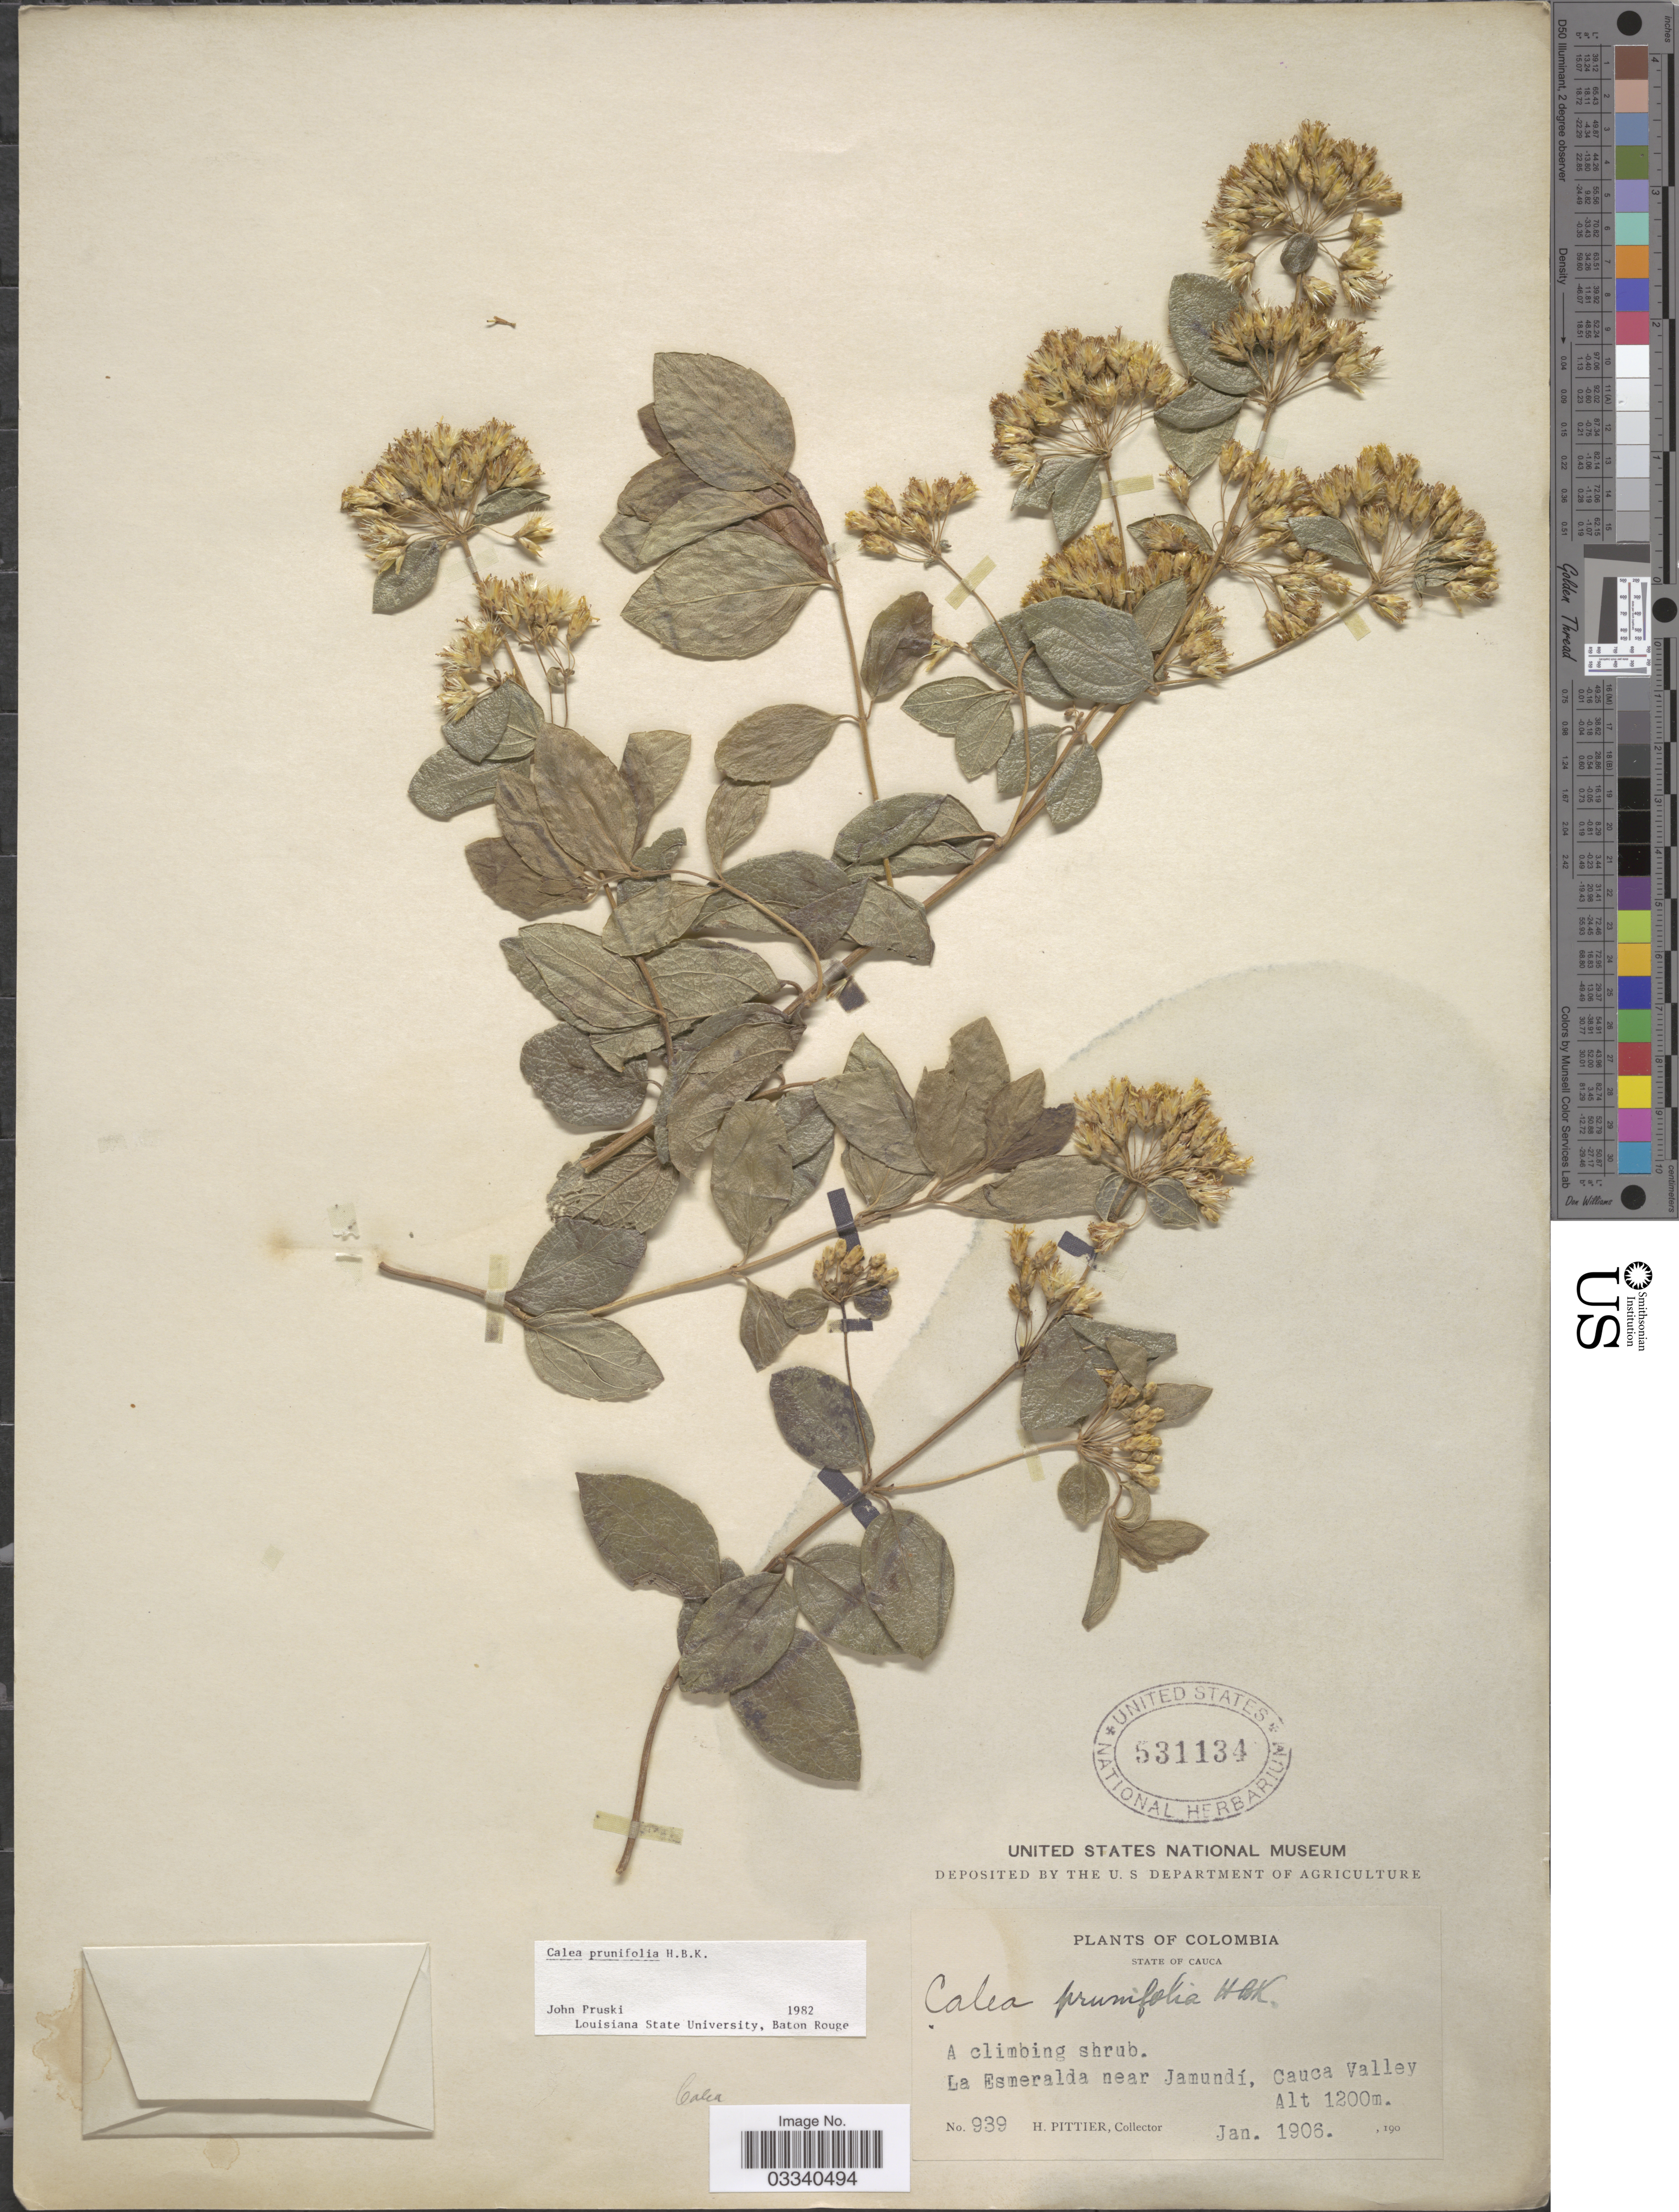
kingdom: Plantae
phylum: Tracheophyta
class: Magnoliopsida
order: Asterales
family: Asteraceae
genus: Calea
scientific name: Calea prunifolia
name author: Kunth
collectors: H. F. Pittier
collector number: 939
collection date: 1906-01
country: Colombia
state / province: Cauca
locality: La Esmeralda near Jamundí, Cauca Valley.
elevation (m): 1200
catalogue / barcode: US 531134